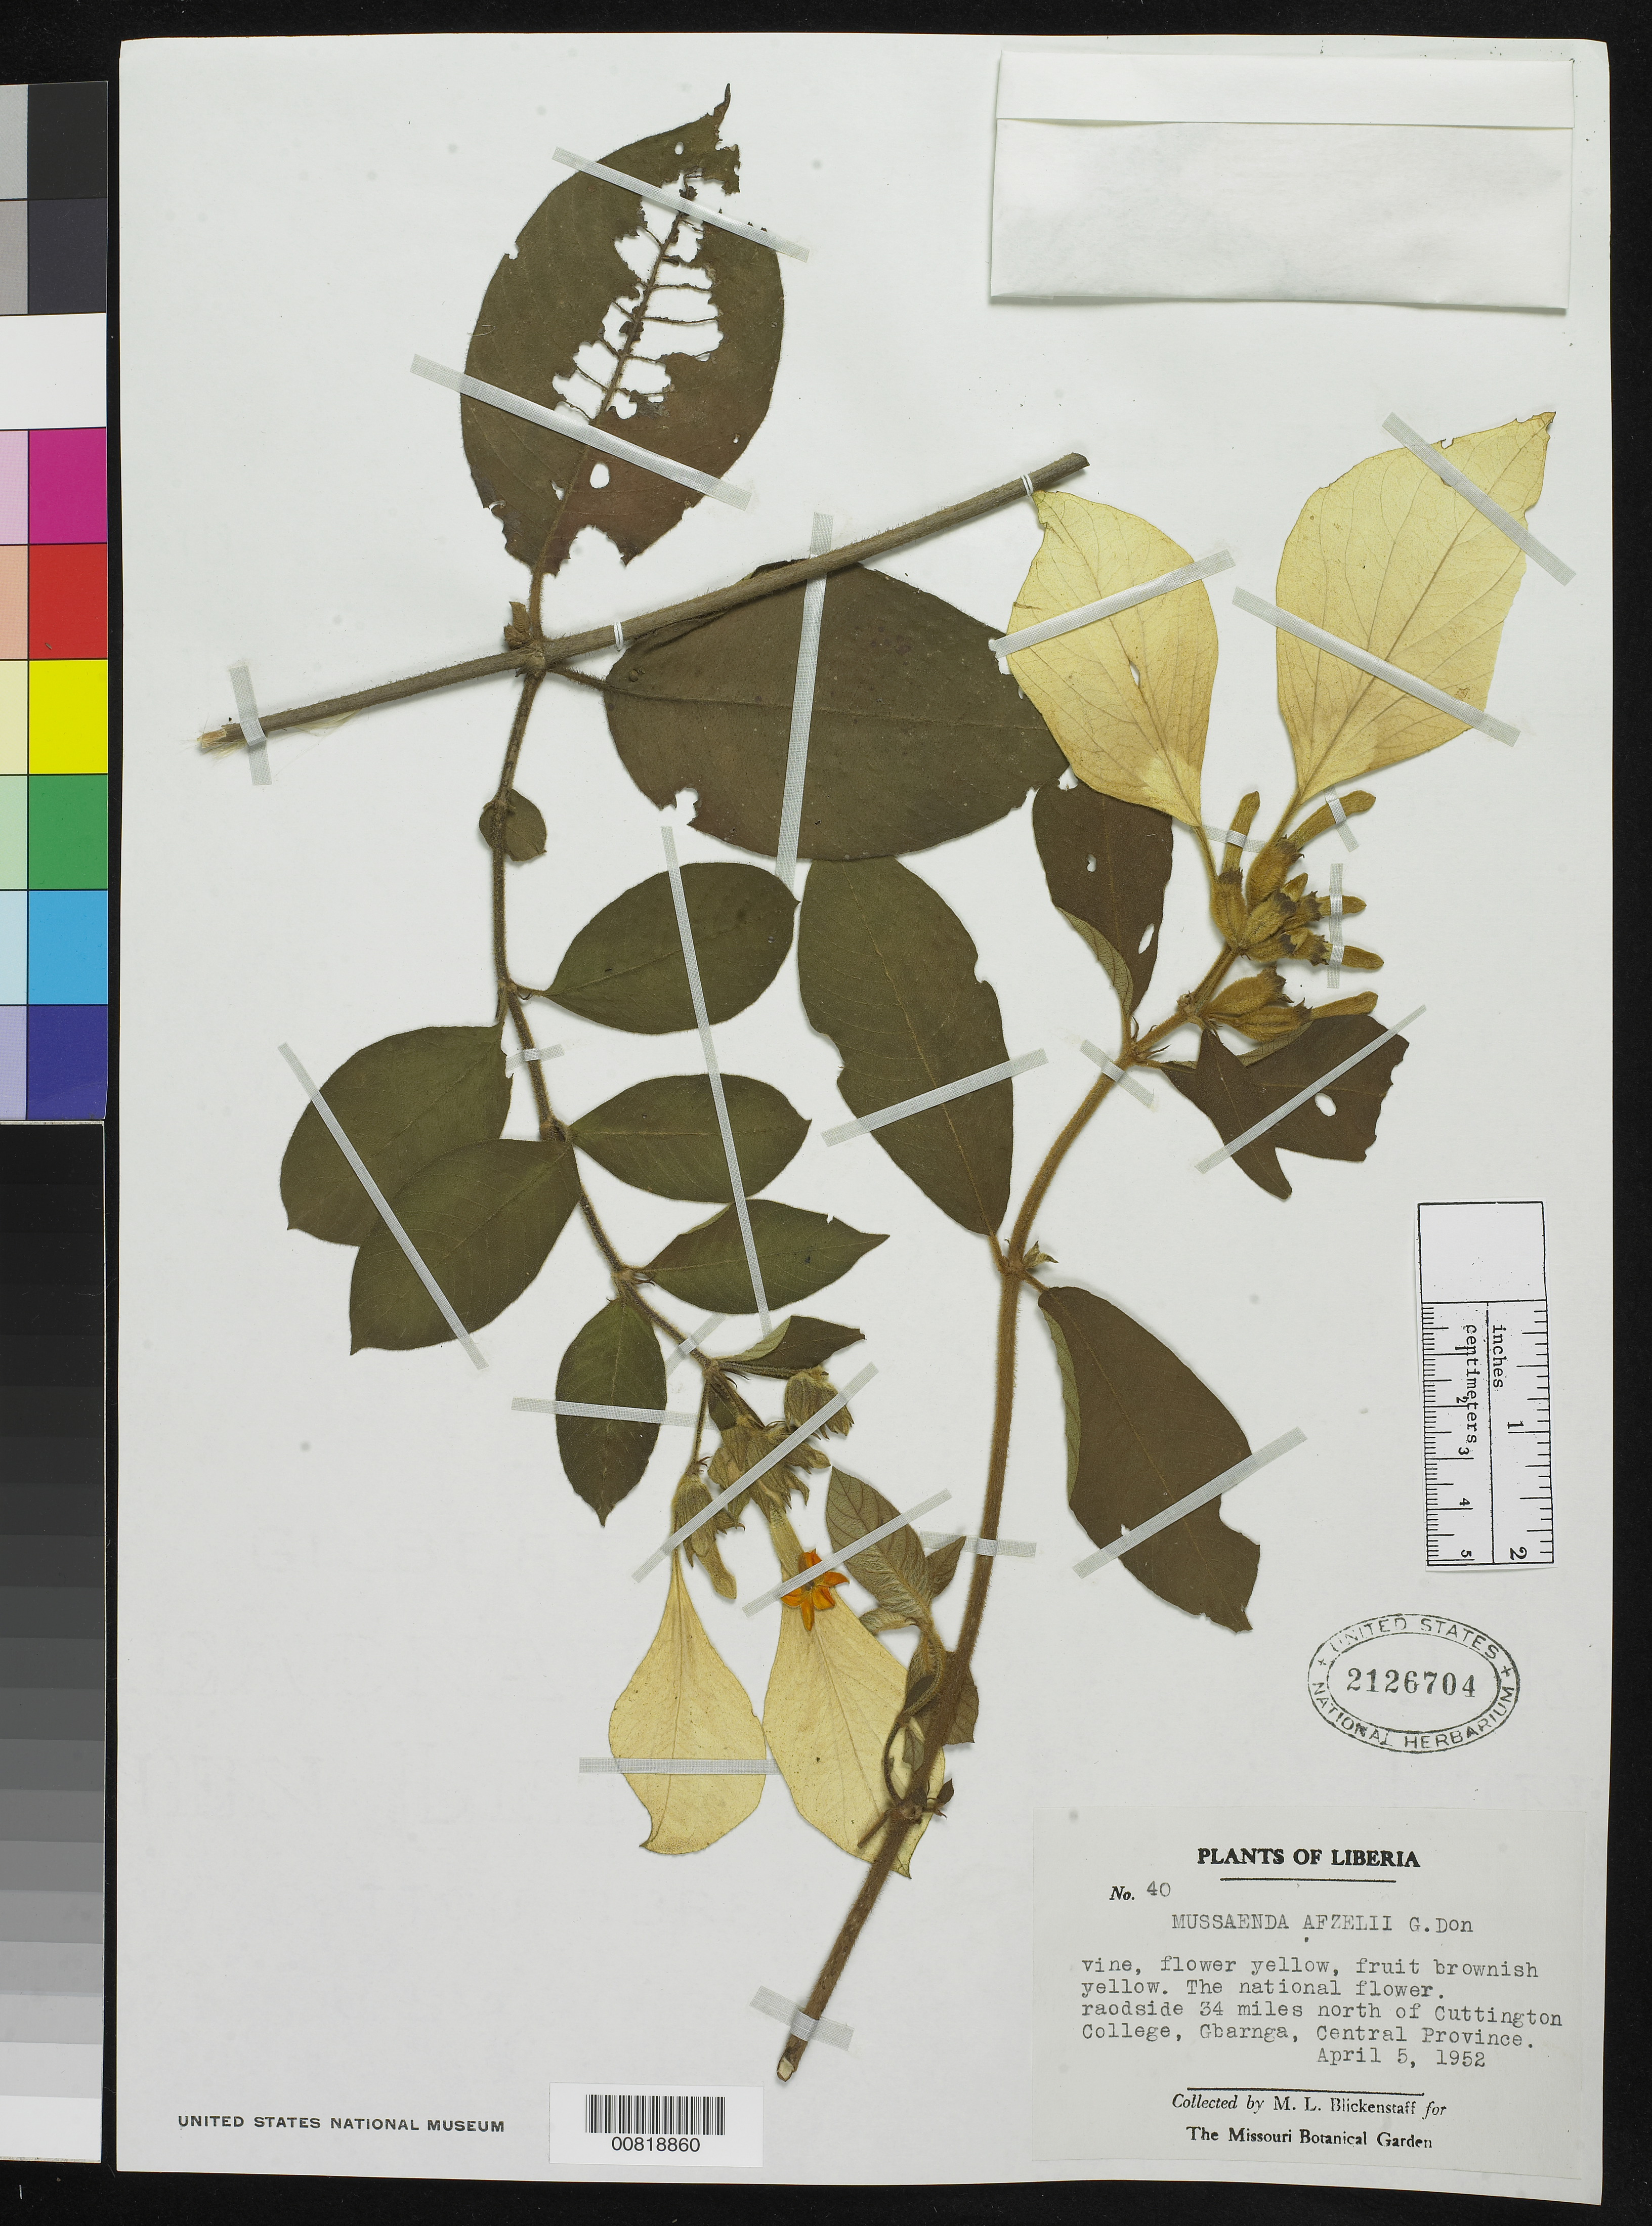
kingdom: Plantae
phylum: Tracheophyta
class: Magnoliopsida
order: Gentianales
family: Rubiaceae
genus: Mussaenda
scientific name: Mussaenda afzelii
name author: G. Don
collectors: M. Blickenstaff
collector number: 40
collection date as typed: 5 Apr 1952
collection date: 1952-04-05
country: Liberia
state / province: Bong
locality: Central Province: Gbarnga, 34 miles N of Cuttington College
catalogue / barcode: US 2126704